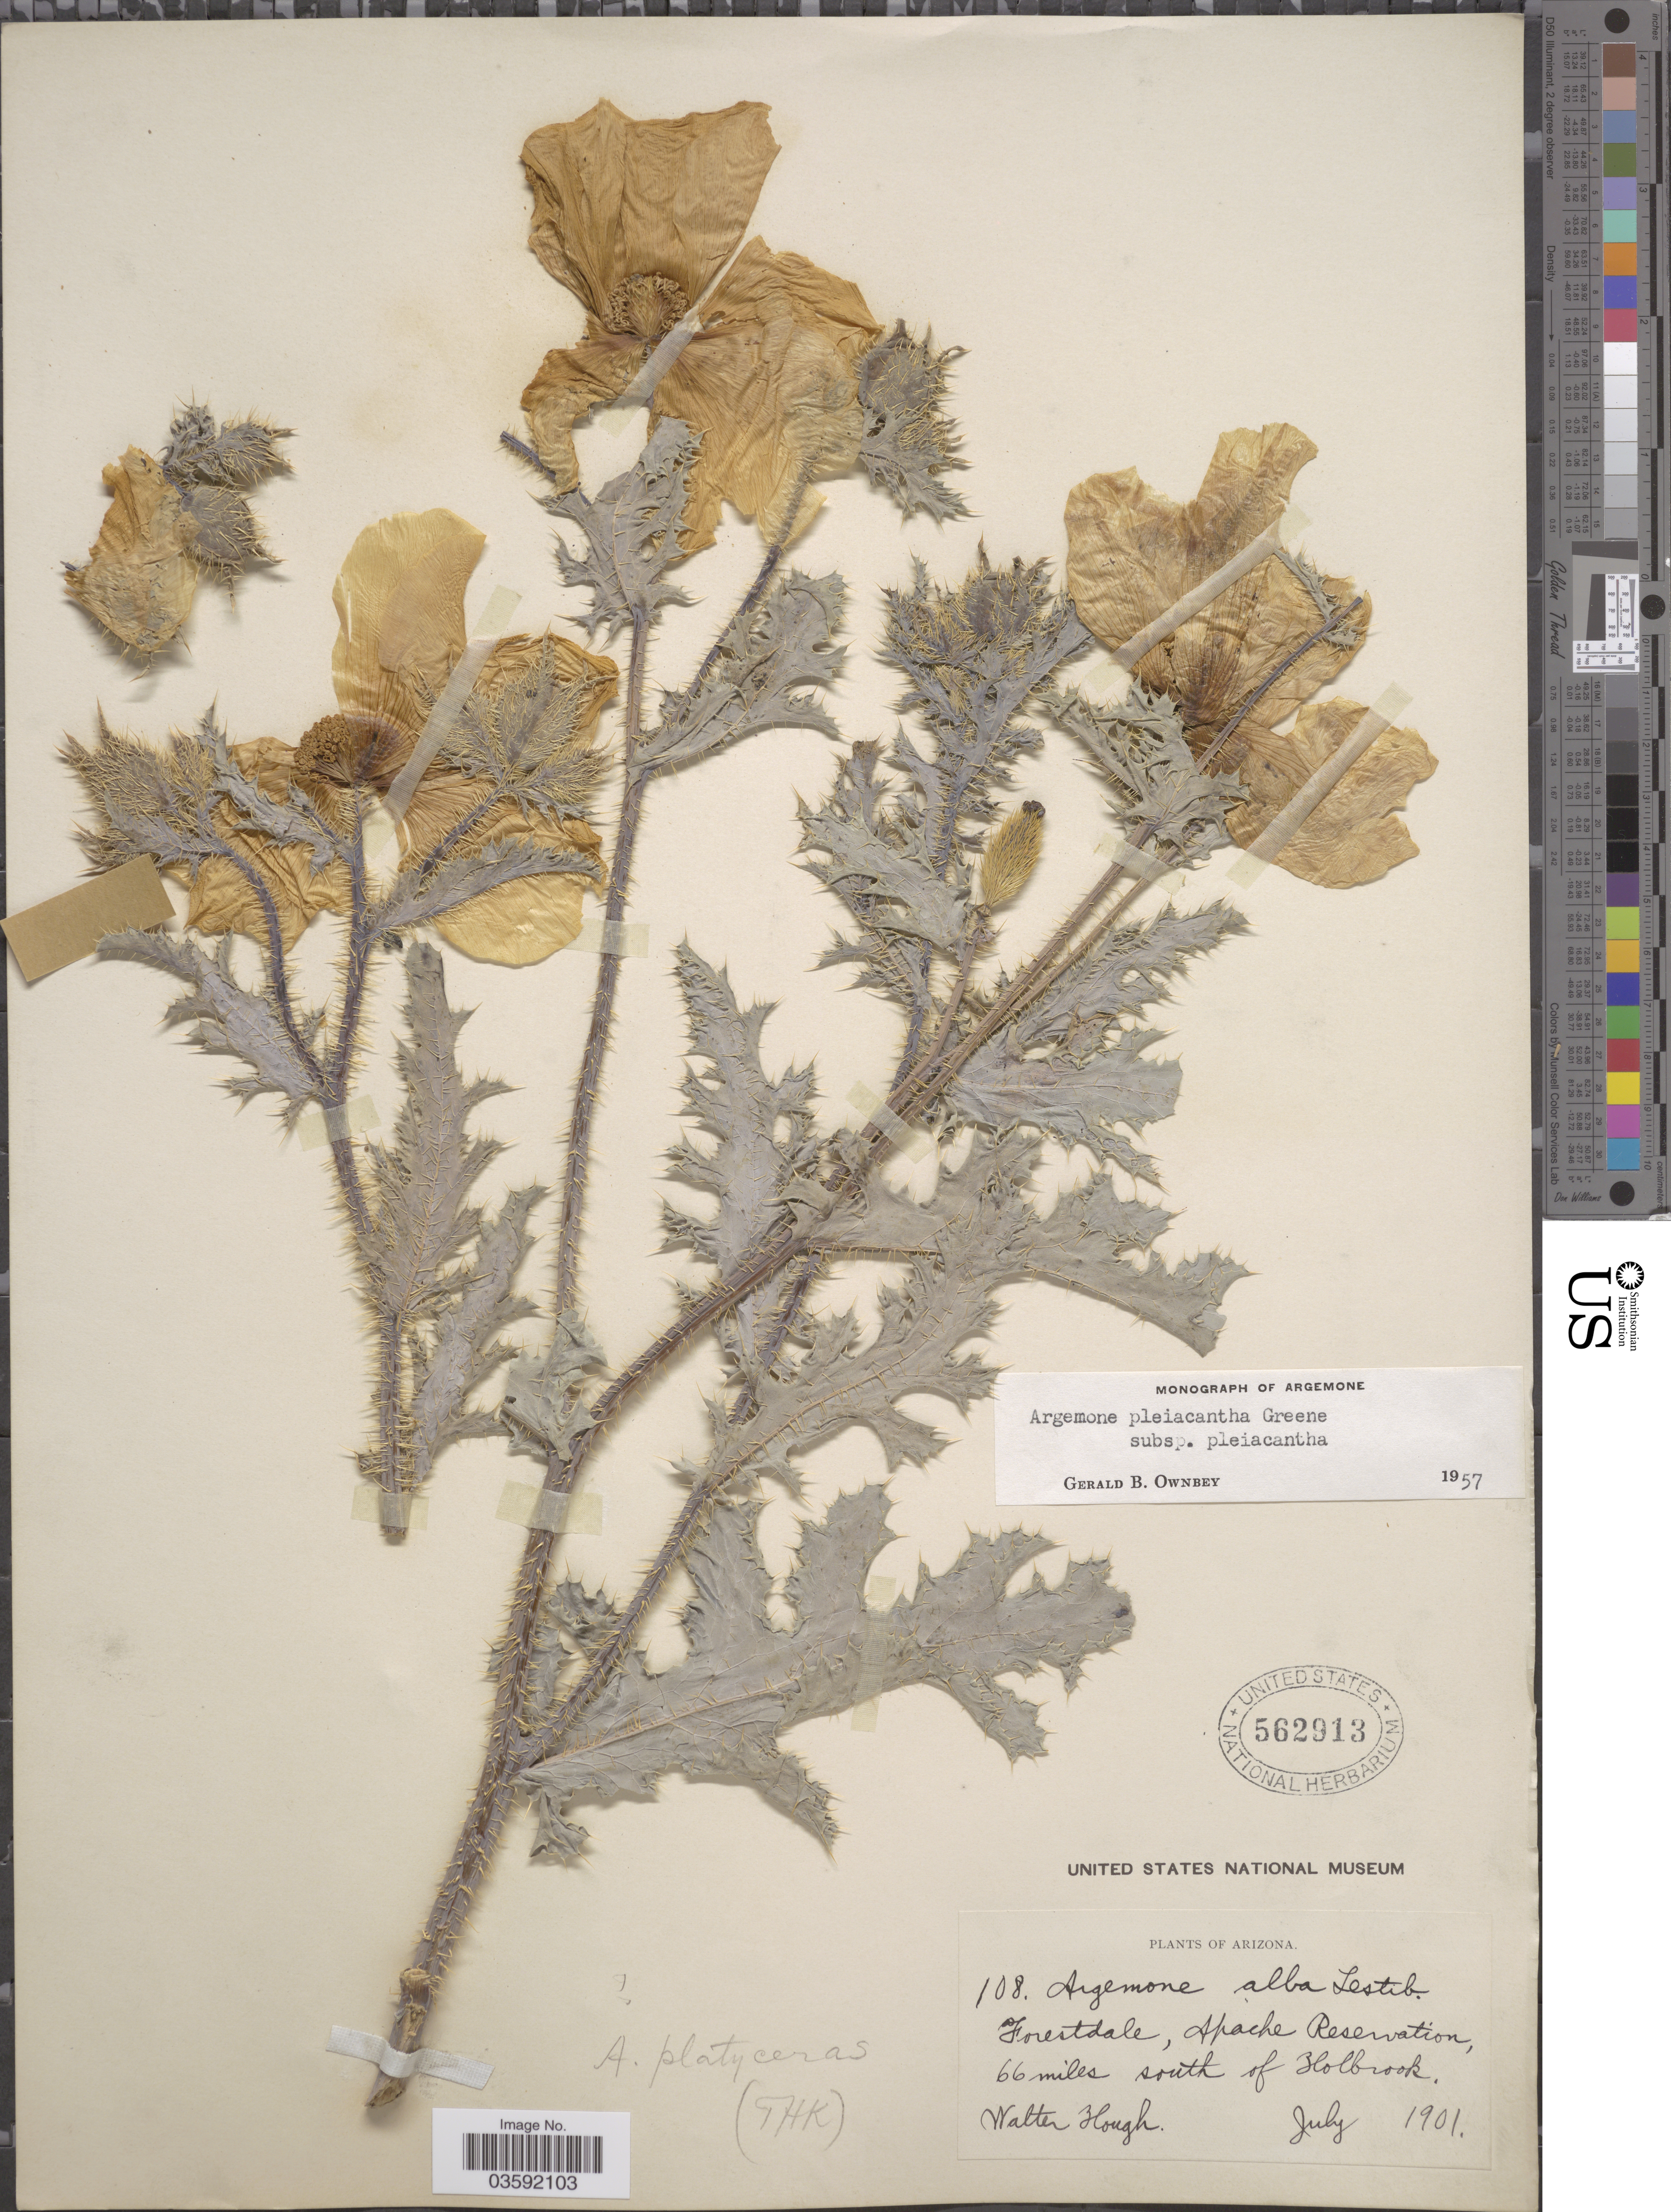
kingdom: Plantae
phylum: Tracheophyta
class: Magnoliopsida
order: Ranunculales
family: Papaveraceae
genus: Argemone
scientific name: Argemone pleiacantha subsp. pleiacantha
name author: Greene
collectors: W. Hough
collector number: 108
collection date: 1901-07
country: United States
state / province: Arizona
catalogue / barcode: US 562913